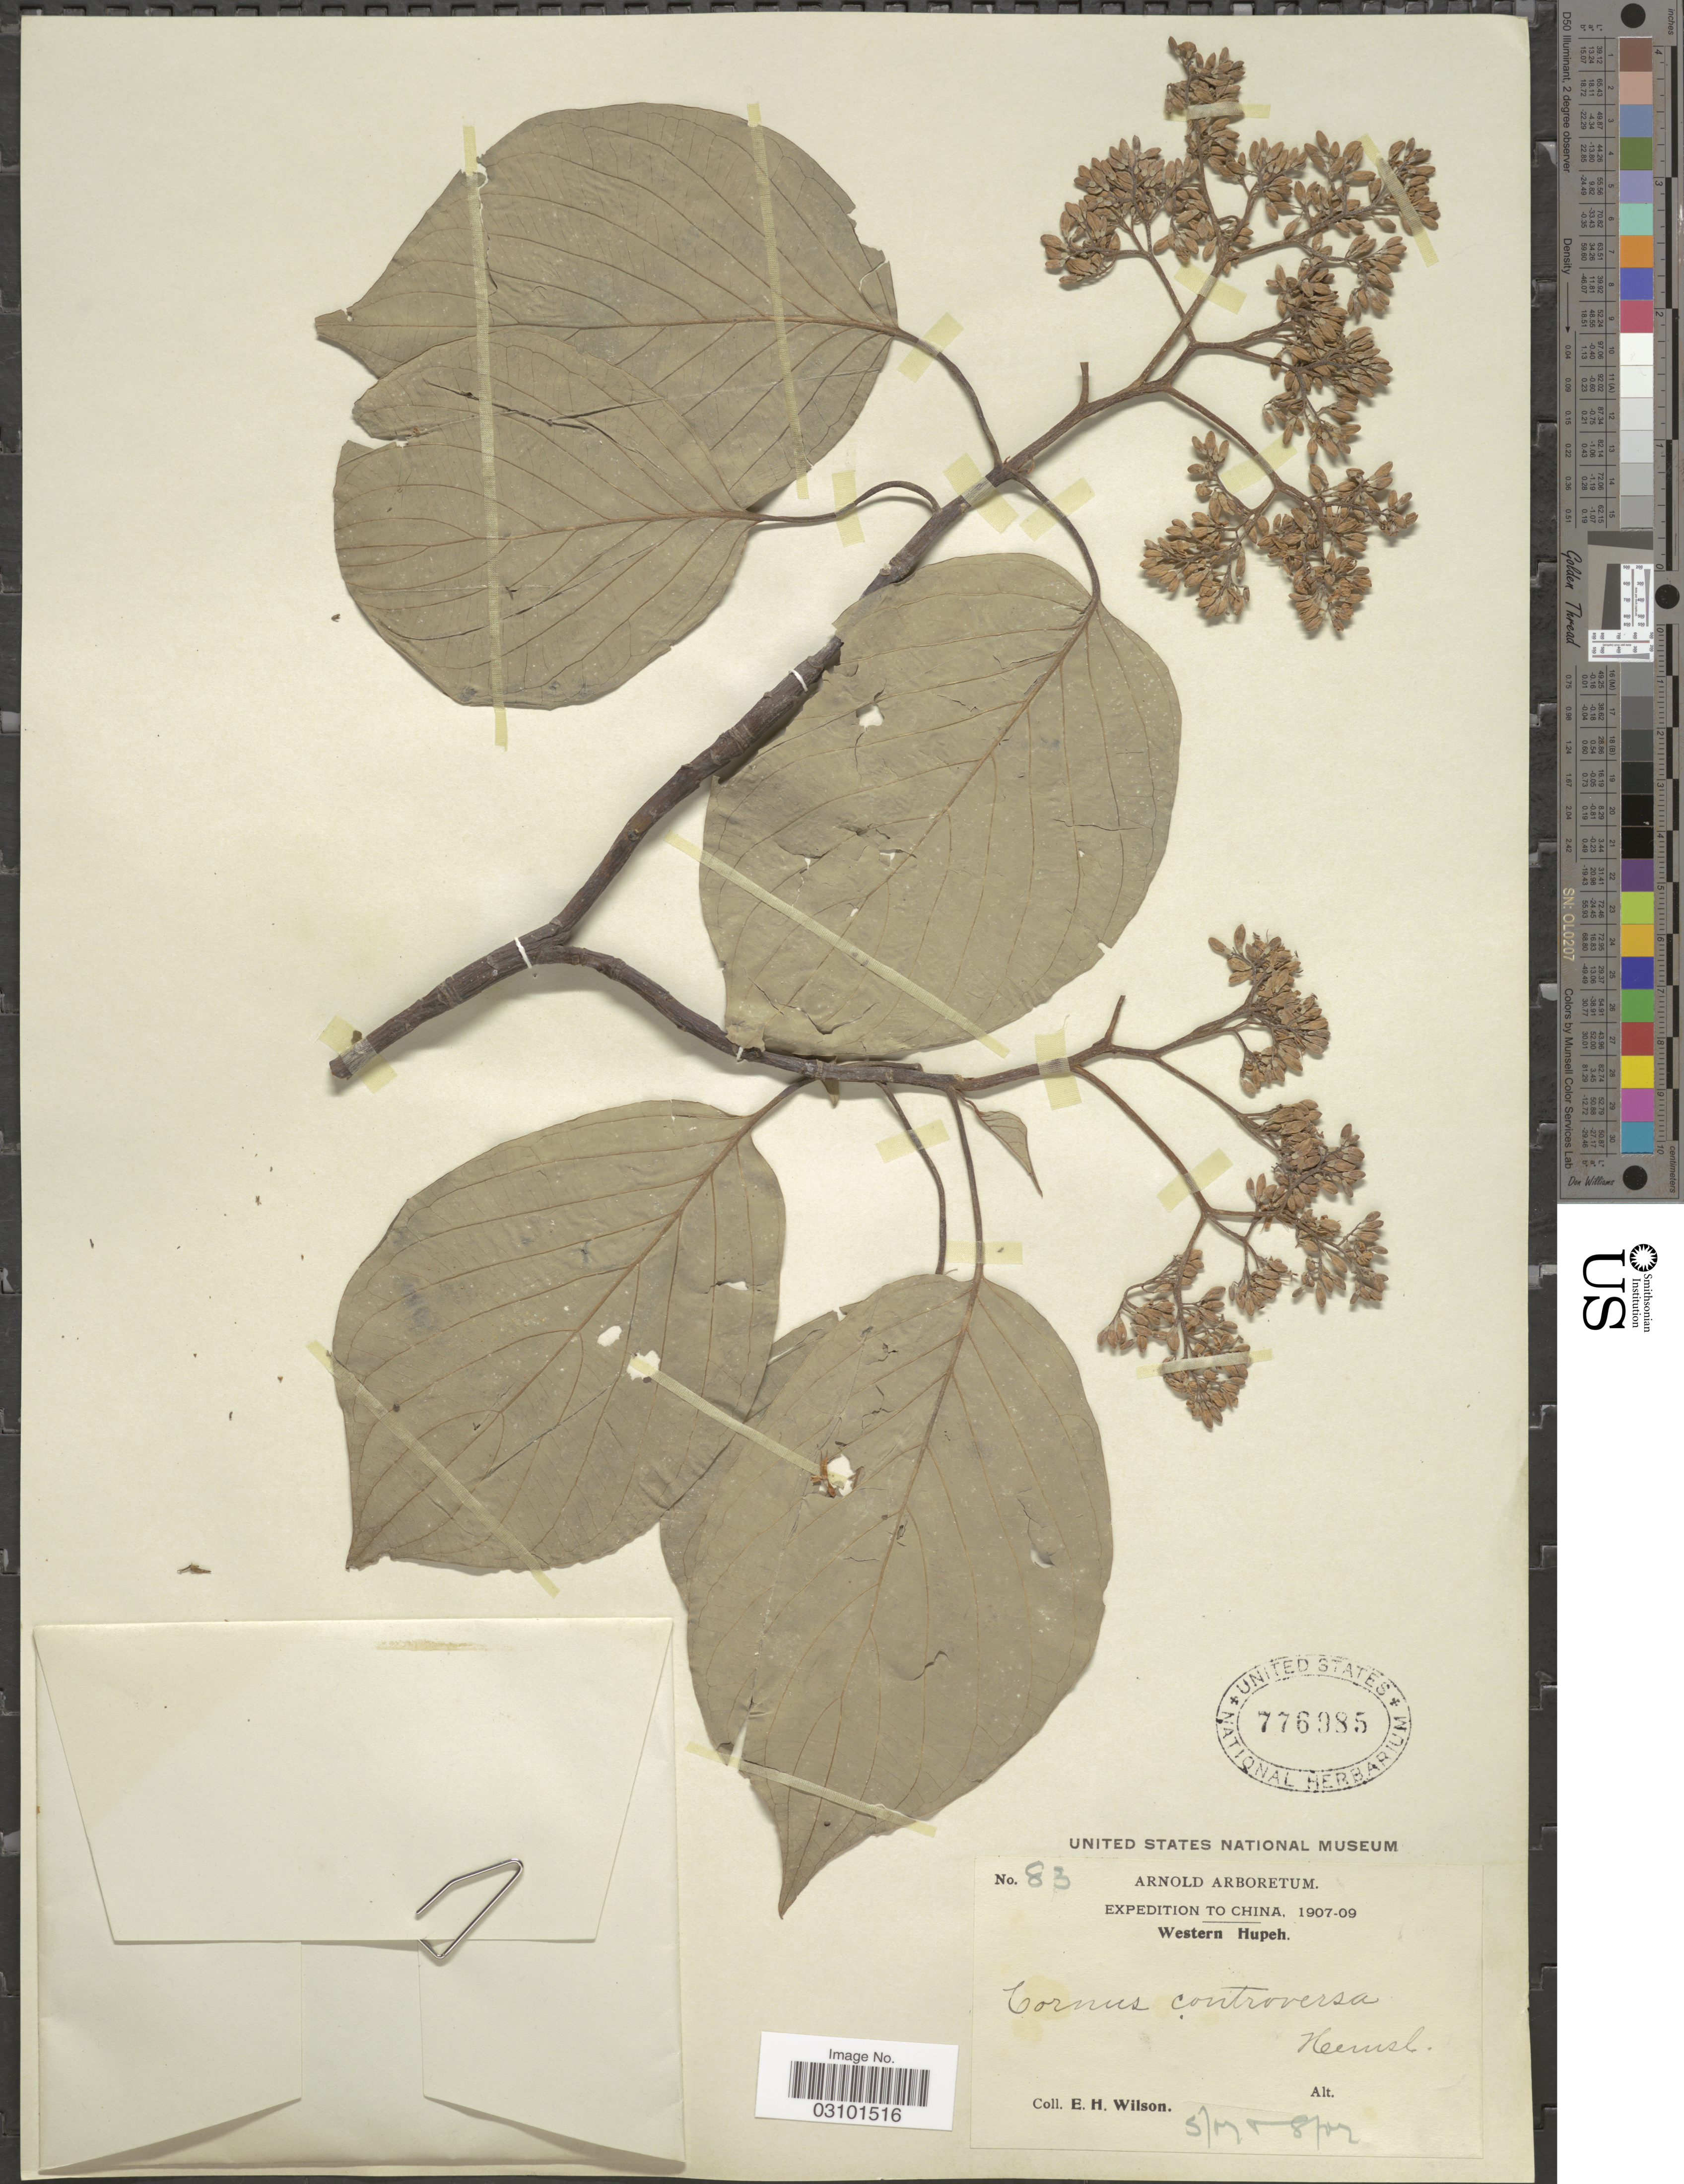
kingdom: Plantae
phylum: Tracheophyta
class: Magnoliopsida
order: Cornales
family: Cornaceae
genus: Cornus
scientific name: Cornus controversa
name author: Hemsl.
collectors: E. Wilson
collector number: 83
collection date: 1907-05/1907-08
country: China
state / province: Hubei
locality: Western Hupeh.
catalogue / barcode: US 776985